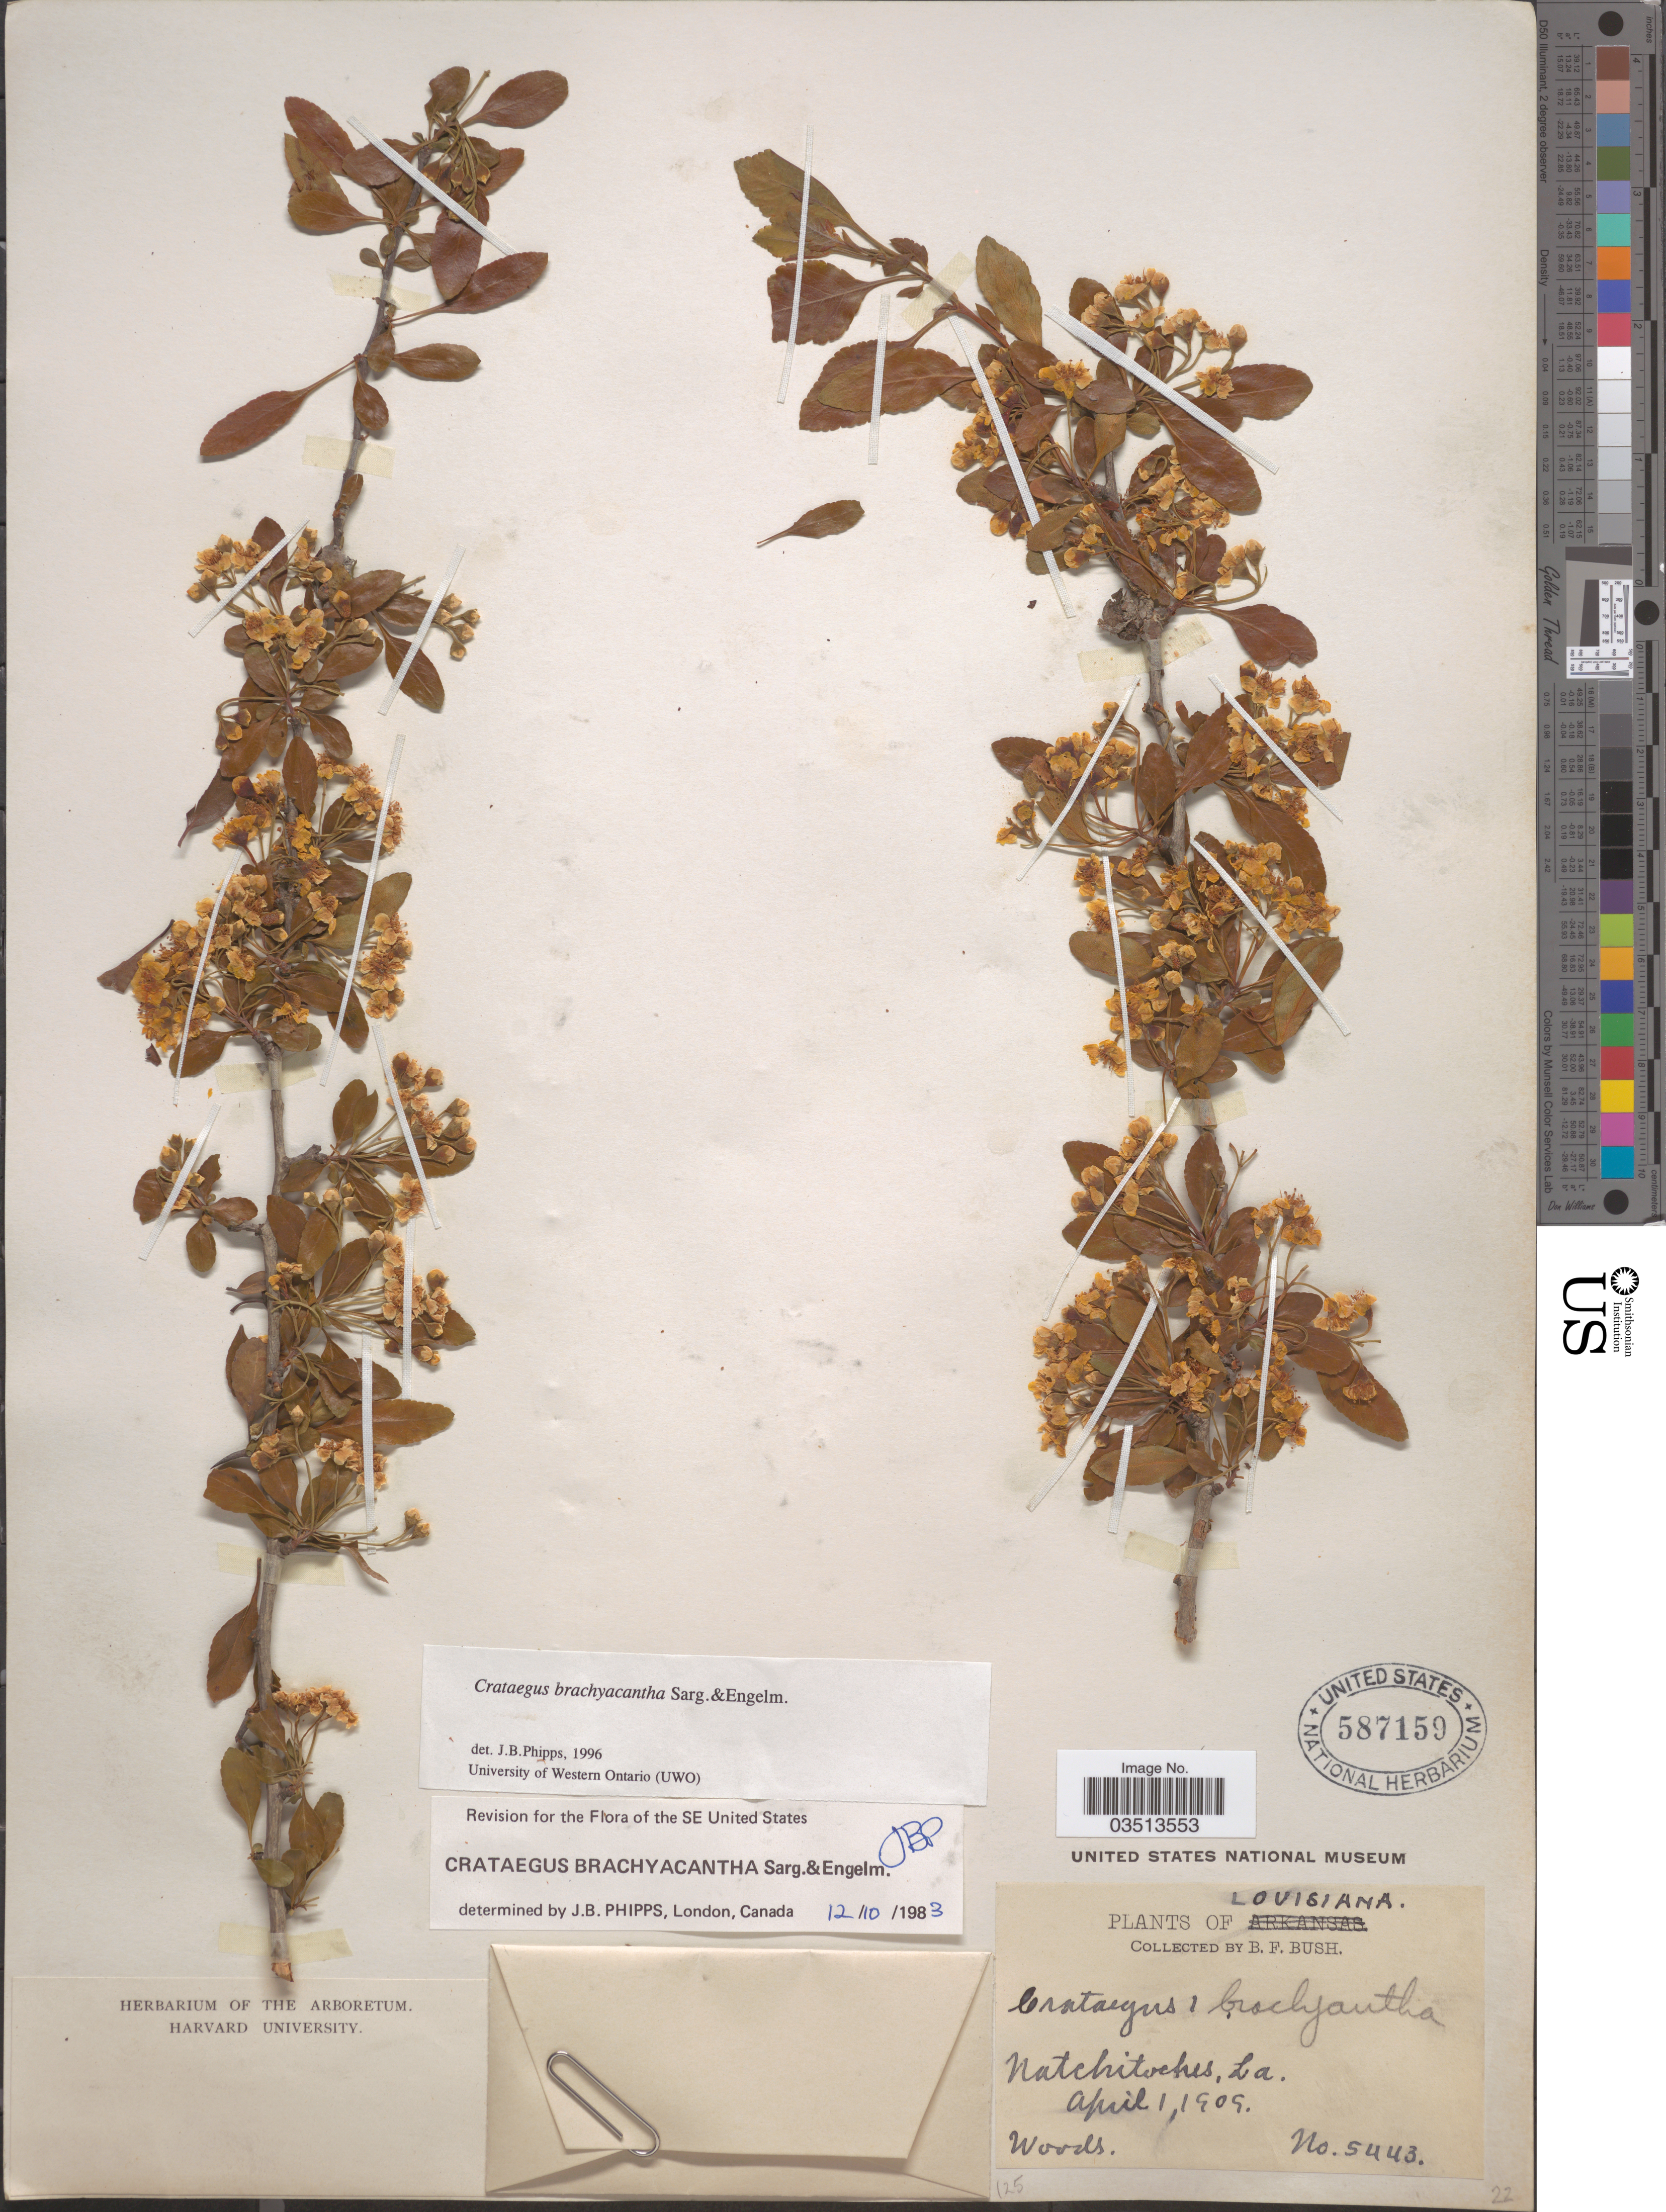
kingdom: Plantae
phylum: Tracheophyta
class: Magnoliopsida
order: Rosales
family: Rosaceae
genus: Crataegus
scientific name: Crataegus brachyacantha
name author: Sarg. & Engelm.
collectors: B. F. Bush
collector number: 5443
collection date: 1909-04-01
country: United States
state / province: Louisiana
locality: Natchitoches.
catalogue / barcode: US 587159